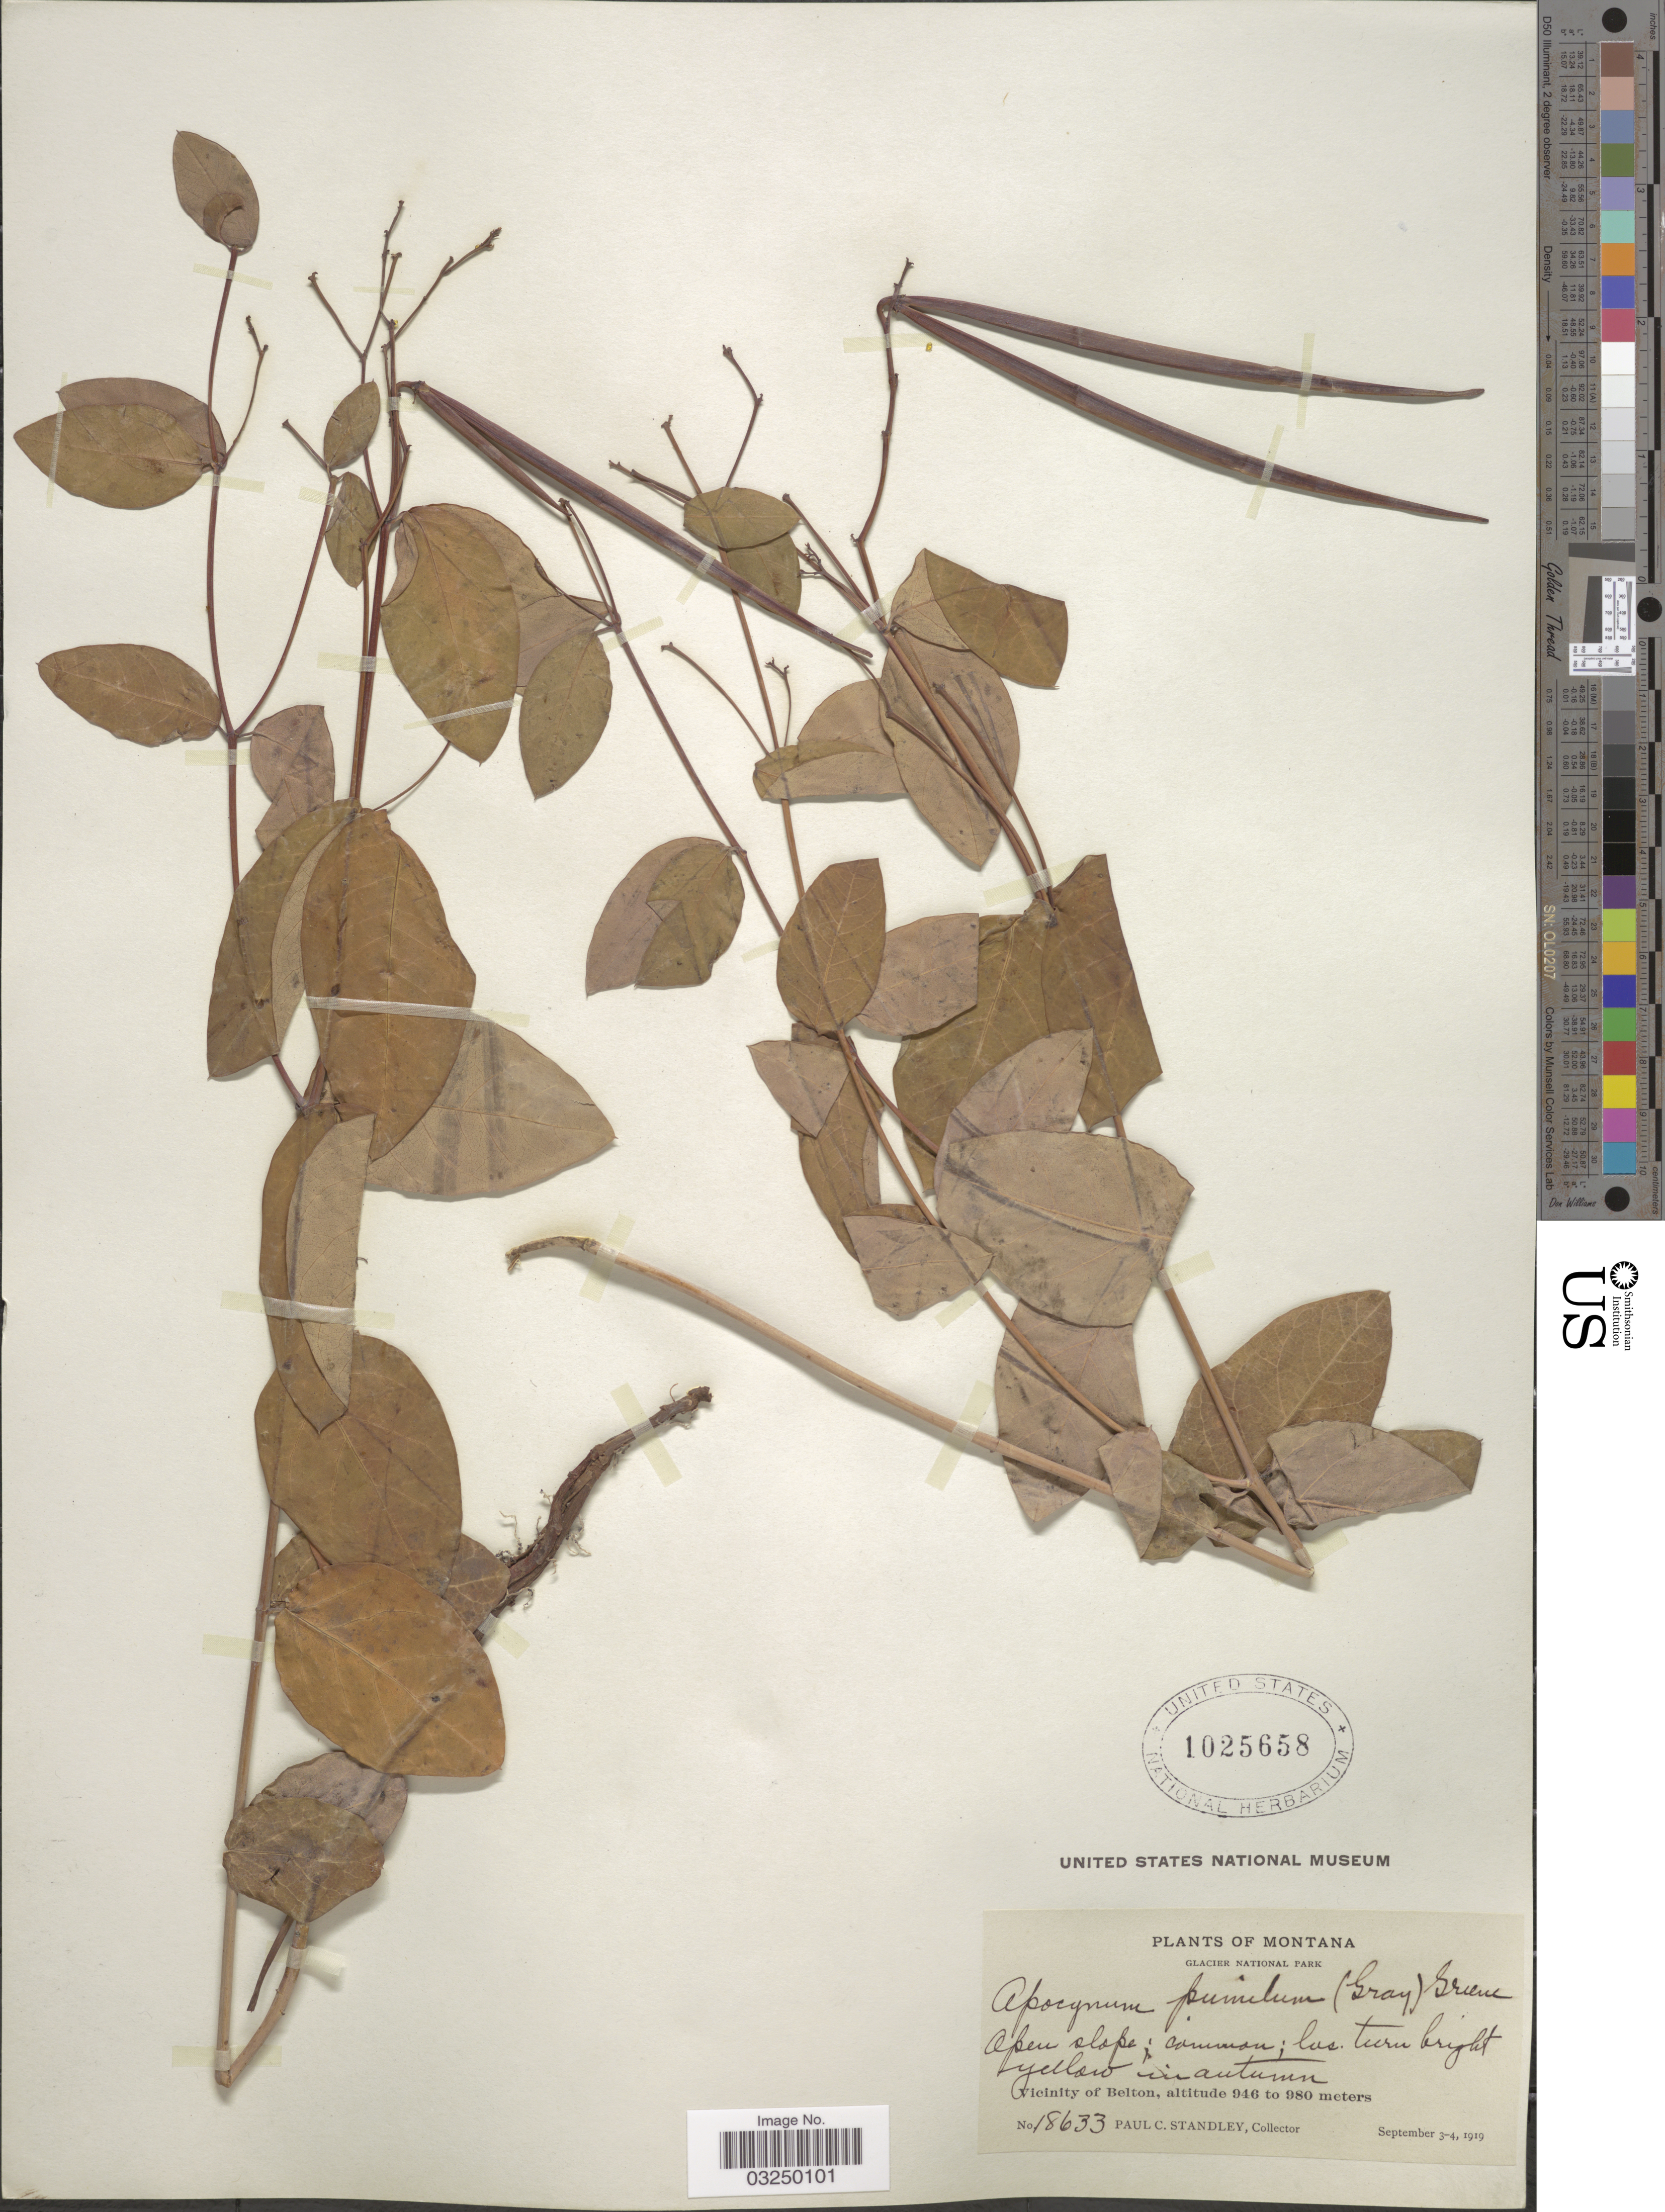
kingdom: Plantae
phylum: Tracheophyta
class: Magnoliopsida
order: Gentianales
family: Apocynaceae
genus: Apocynum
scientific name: Apocynum pumilum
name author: (A. Gray) Greene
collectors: P. C. Standley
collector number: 18633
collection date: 1919-09-03/1919-09-04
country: United States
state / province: Montana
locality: Glacier National Park. Open slope. Vicinity of Belton.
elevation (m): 946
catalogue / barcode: US 1025658